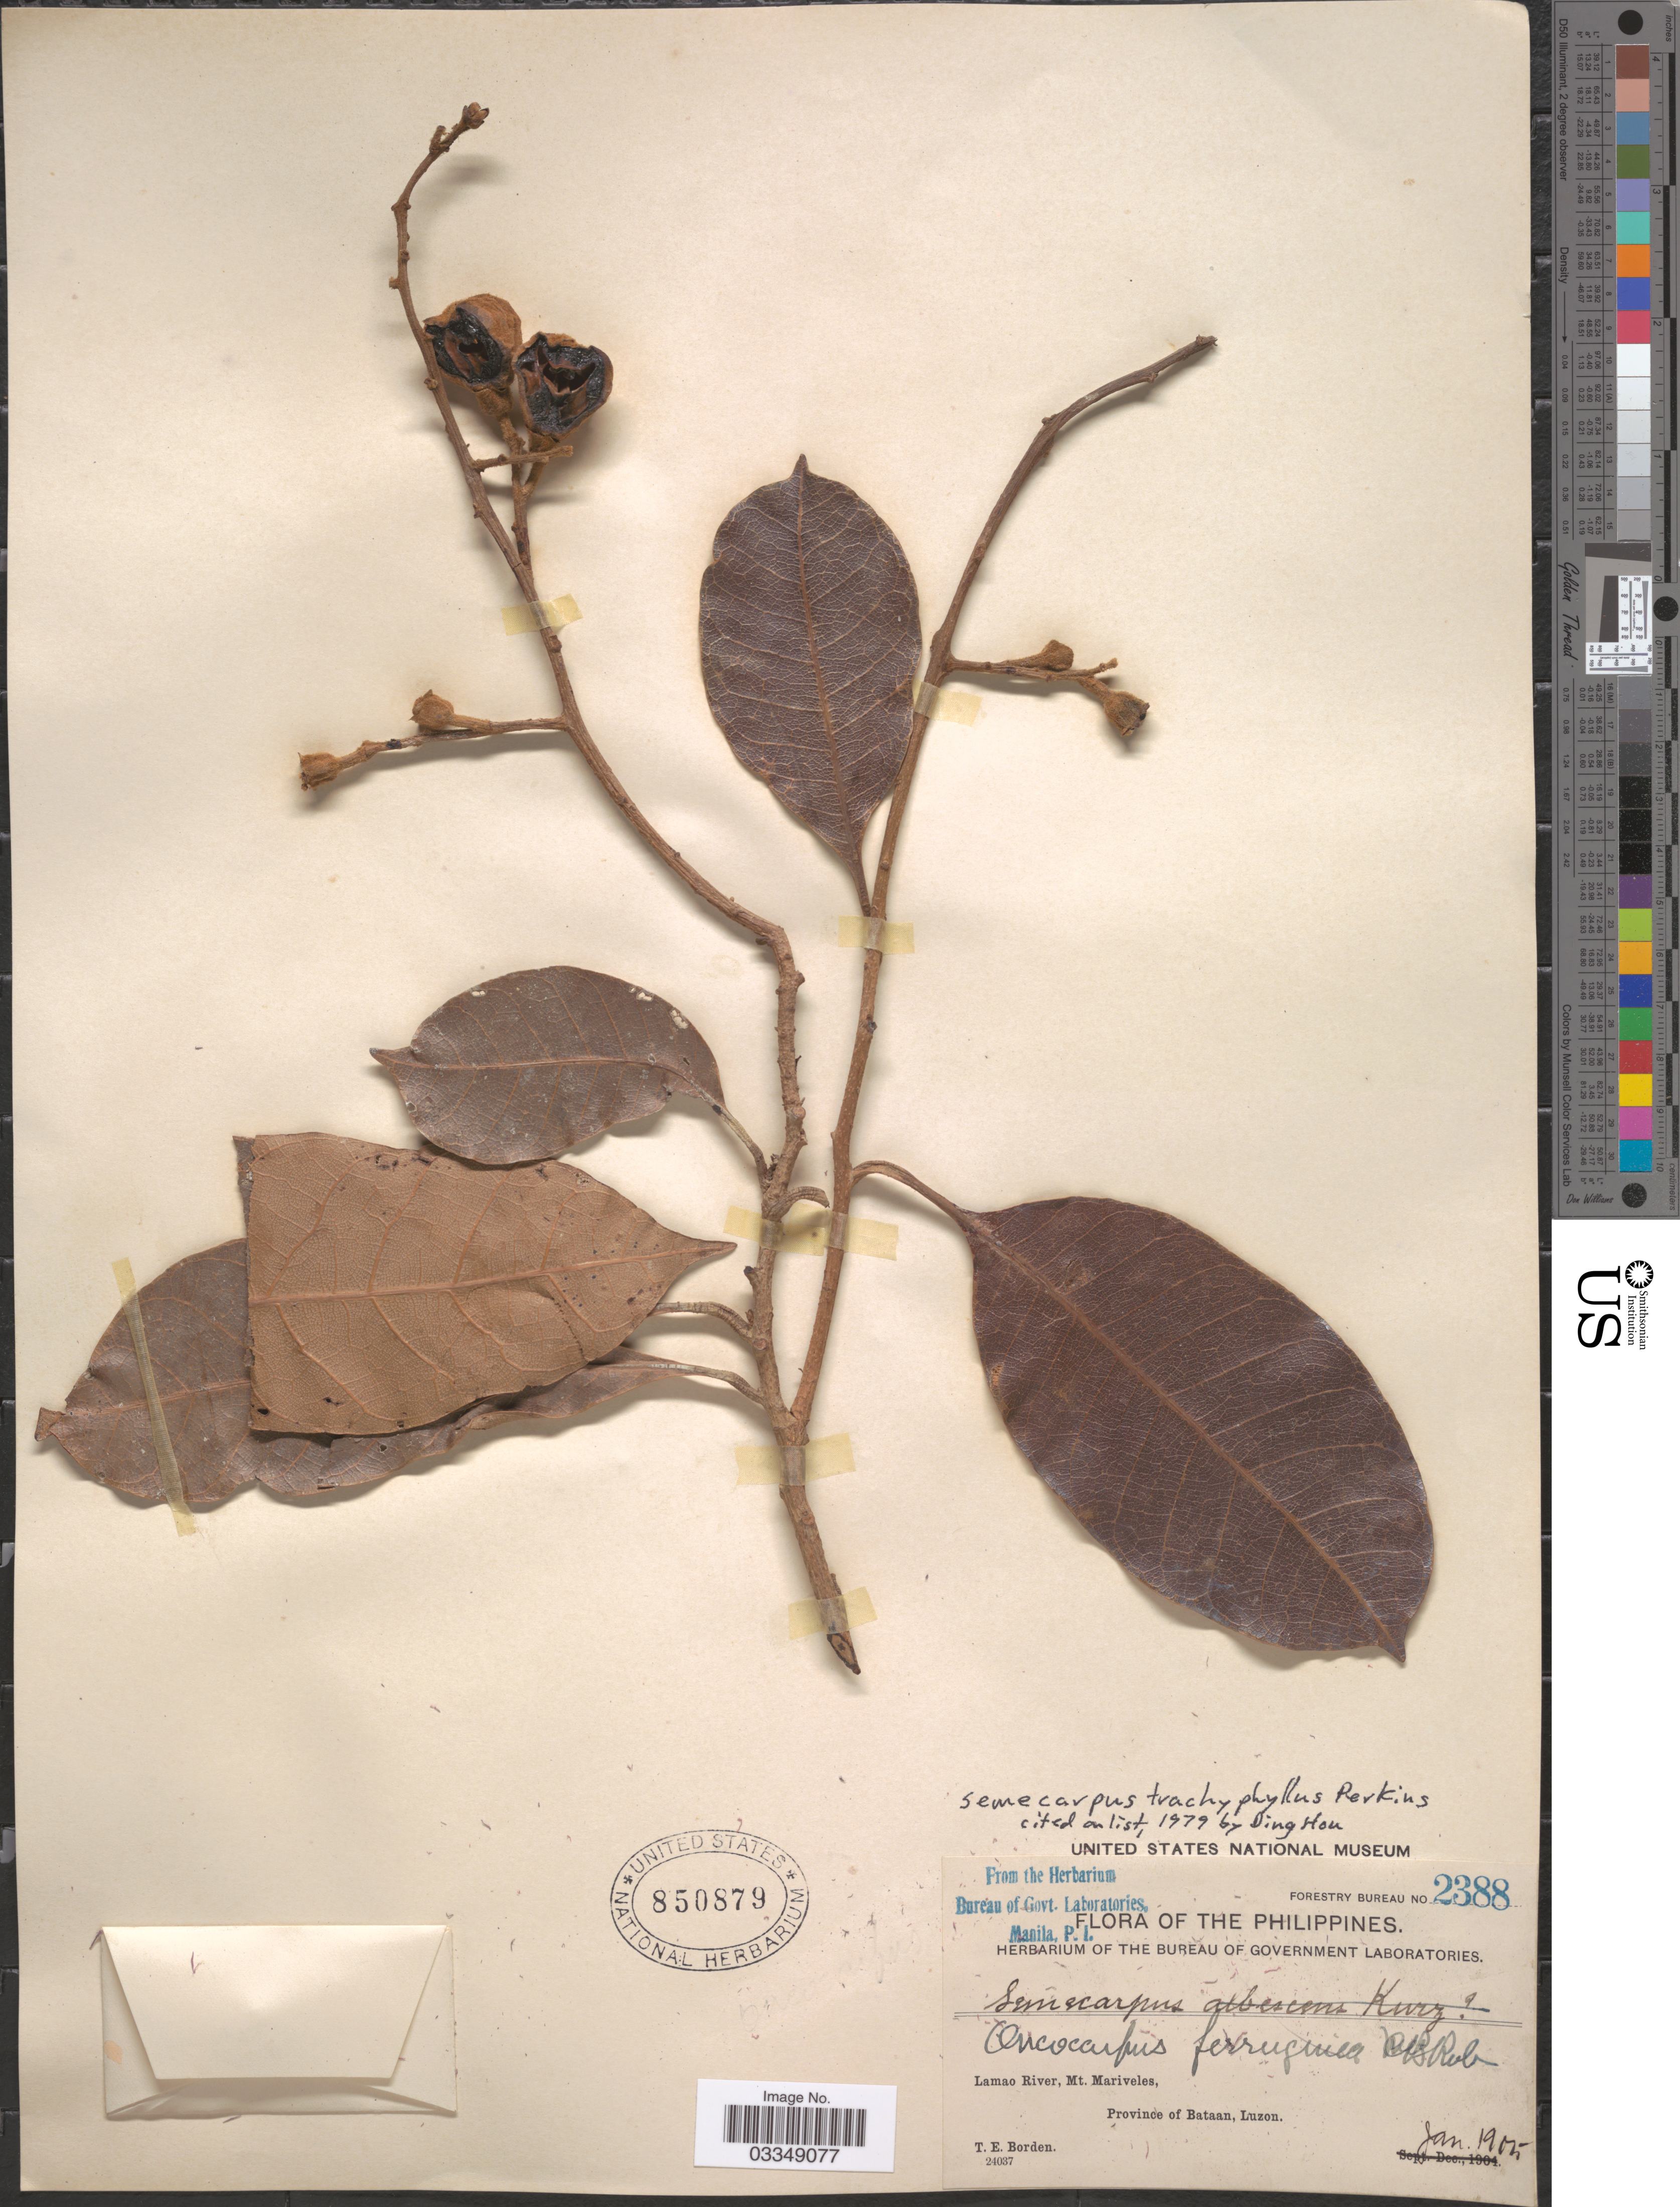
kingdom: Plantae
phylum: Tracheophyta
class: Magnoliopsida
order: Sapindales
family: Anacardiaceae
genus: Semecarpus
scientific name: Semecarpus trachyphyllus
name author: Perkins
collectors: T. E. Borden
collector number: Forestry Bureau 2388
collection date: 1905-01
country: Philippines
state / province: Central Luzon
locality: Lamao River, Mt. Mariveles, Province of Bataan, Luzon.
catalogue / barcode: US 850879